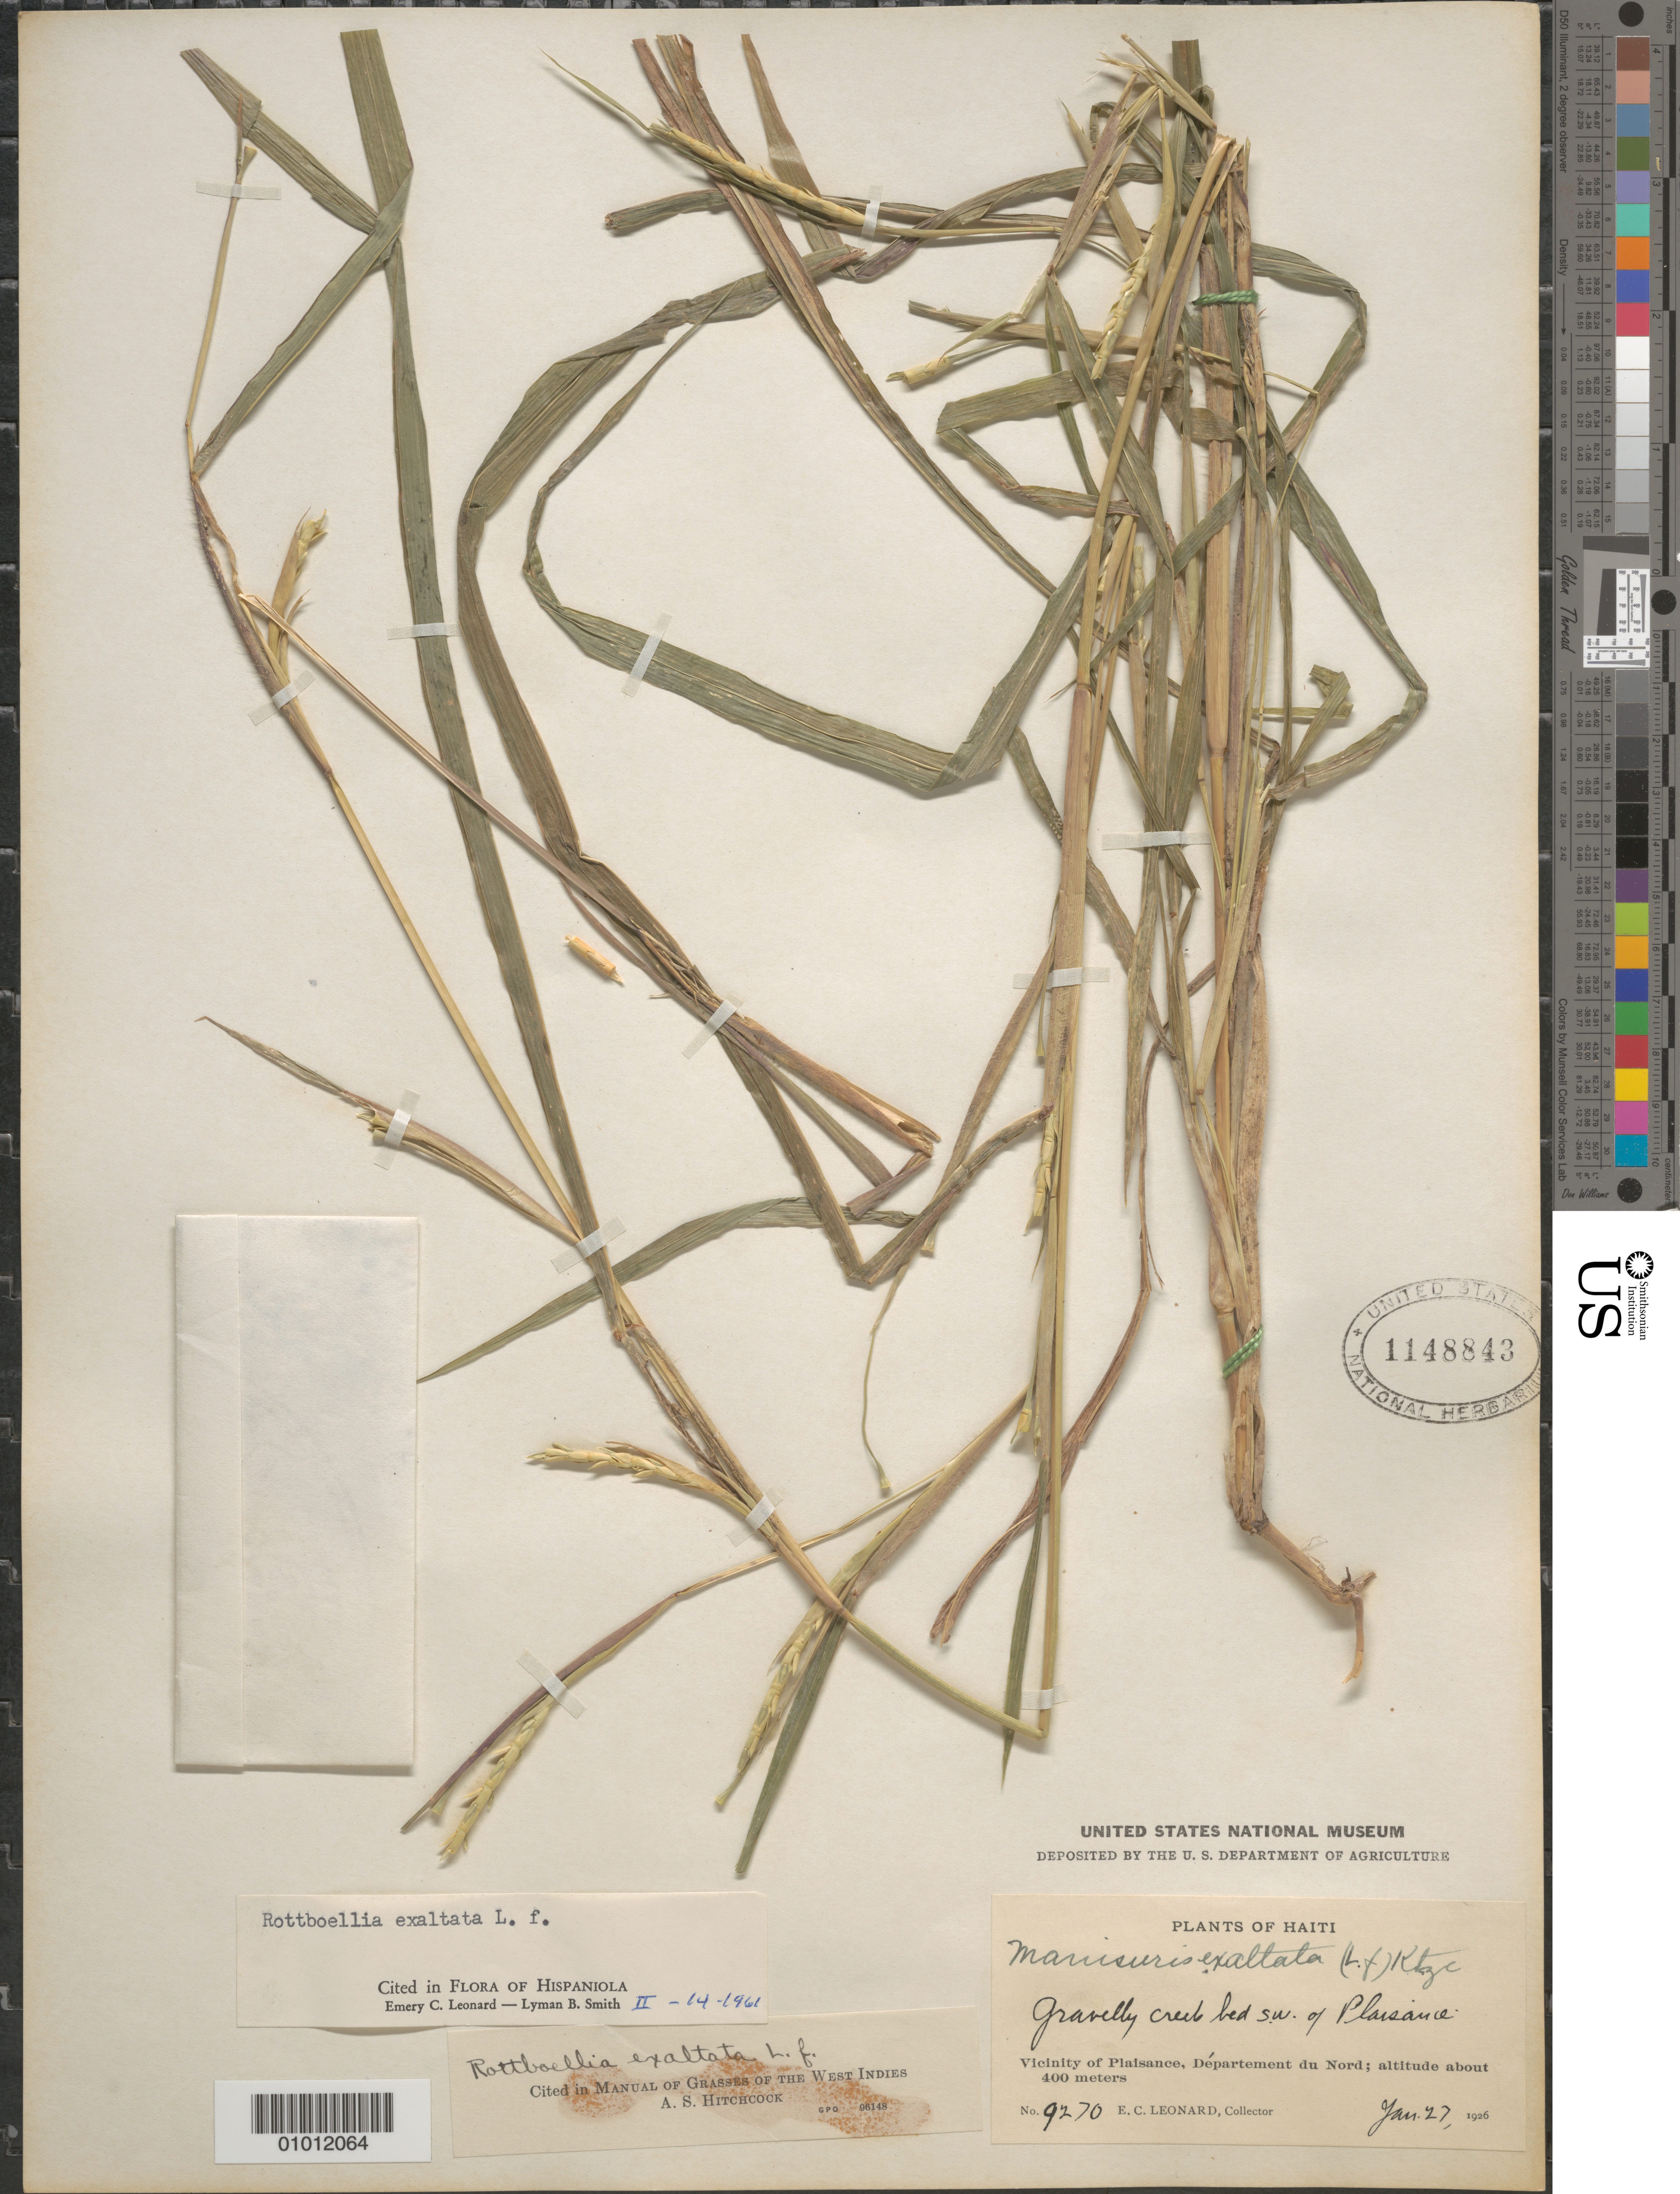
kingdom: Plantae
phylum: Tracheophyta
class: Liliopsida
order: Poales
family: Poaceae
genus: Rottboellia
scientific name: Rottboellia cochinchinensis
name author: (Lour.) Clayton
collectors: E. C. Leonard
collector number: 9270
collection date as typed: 27 Jan 1926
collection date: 1926-01-27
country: Haiti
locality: Gravelly creek bed SW of Plaisance, Dept. du Nord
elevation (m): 400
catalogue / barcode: US 1148843